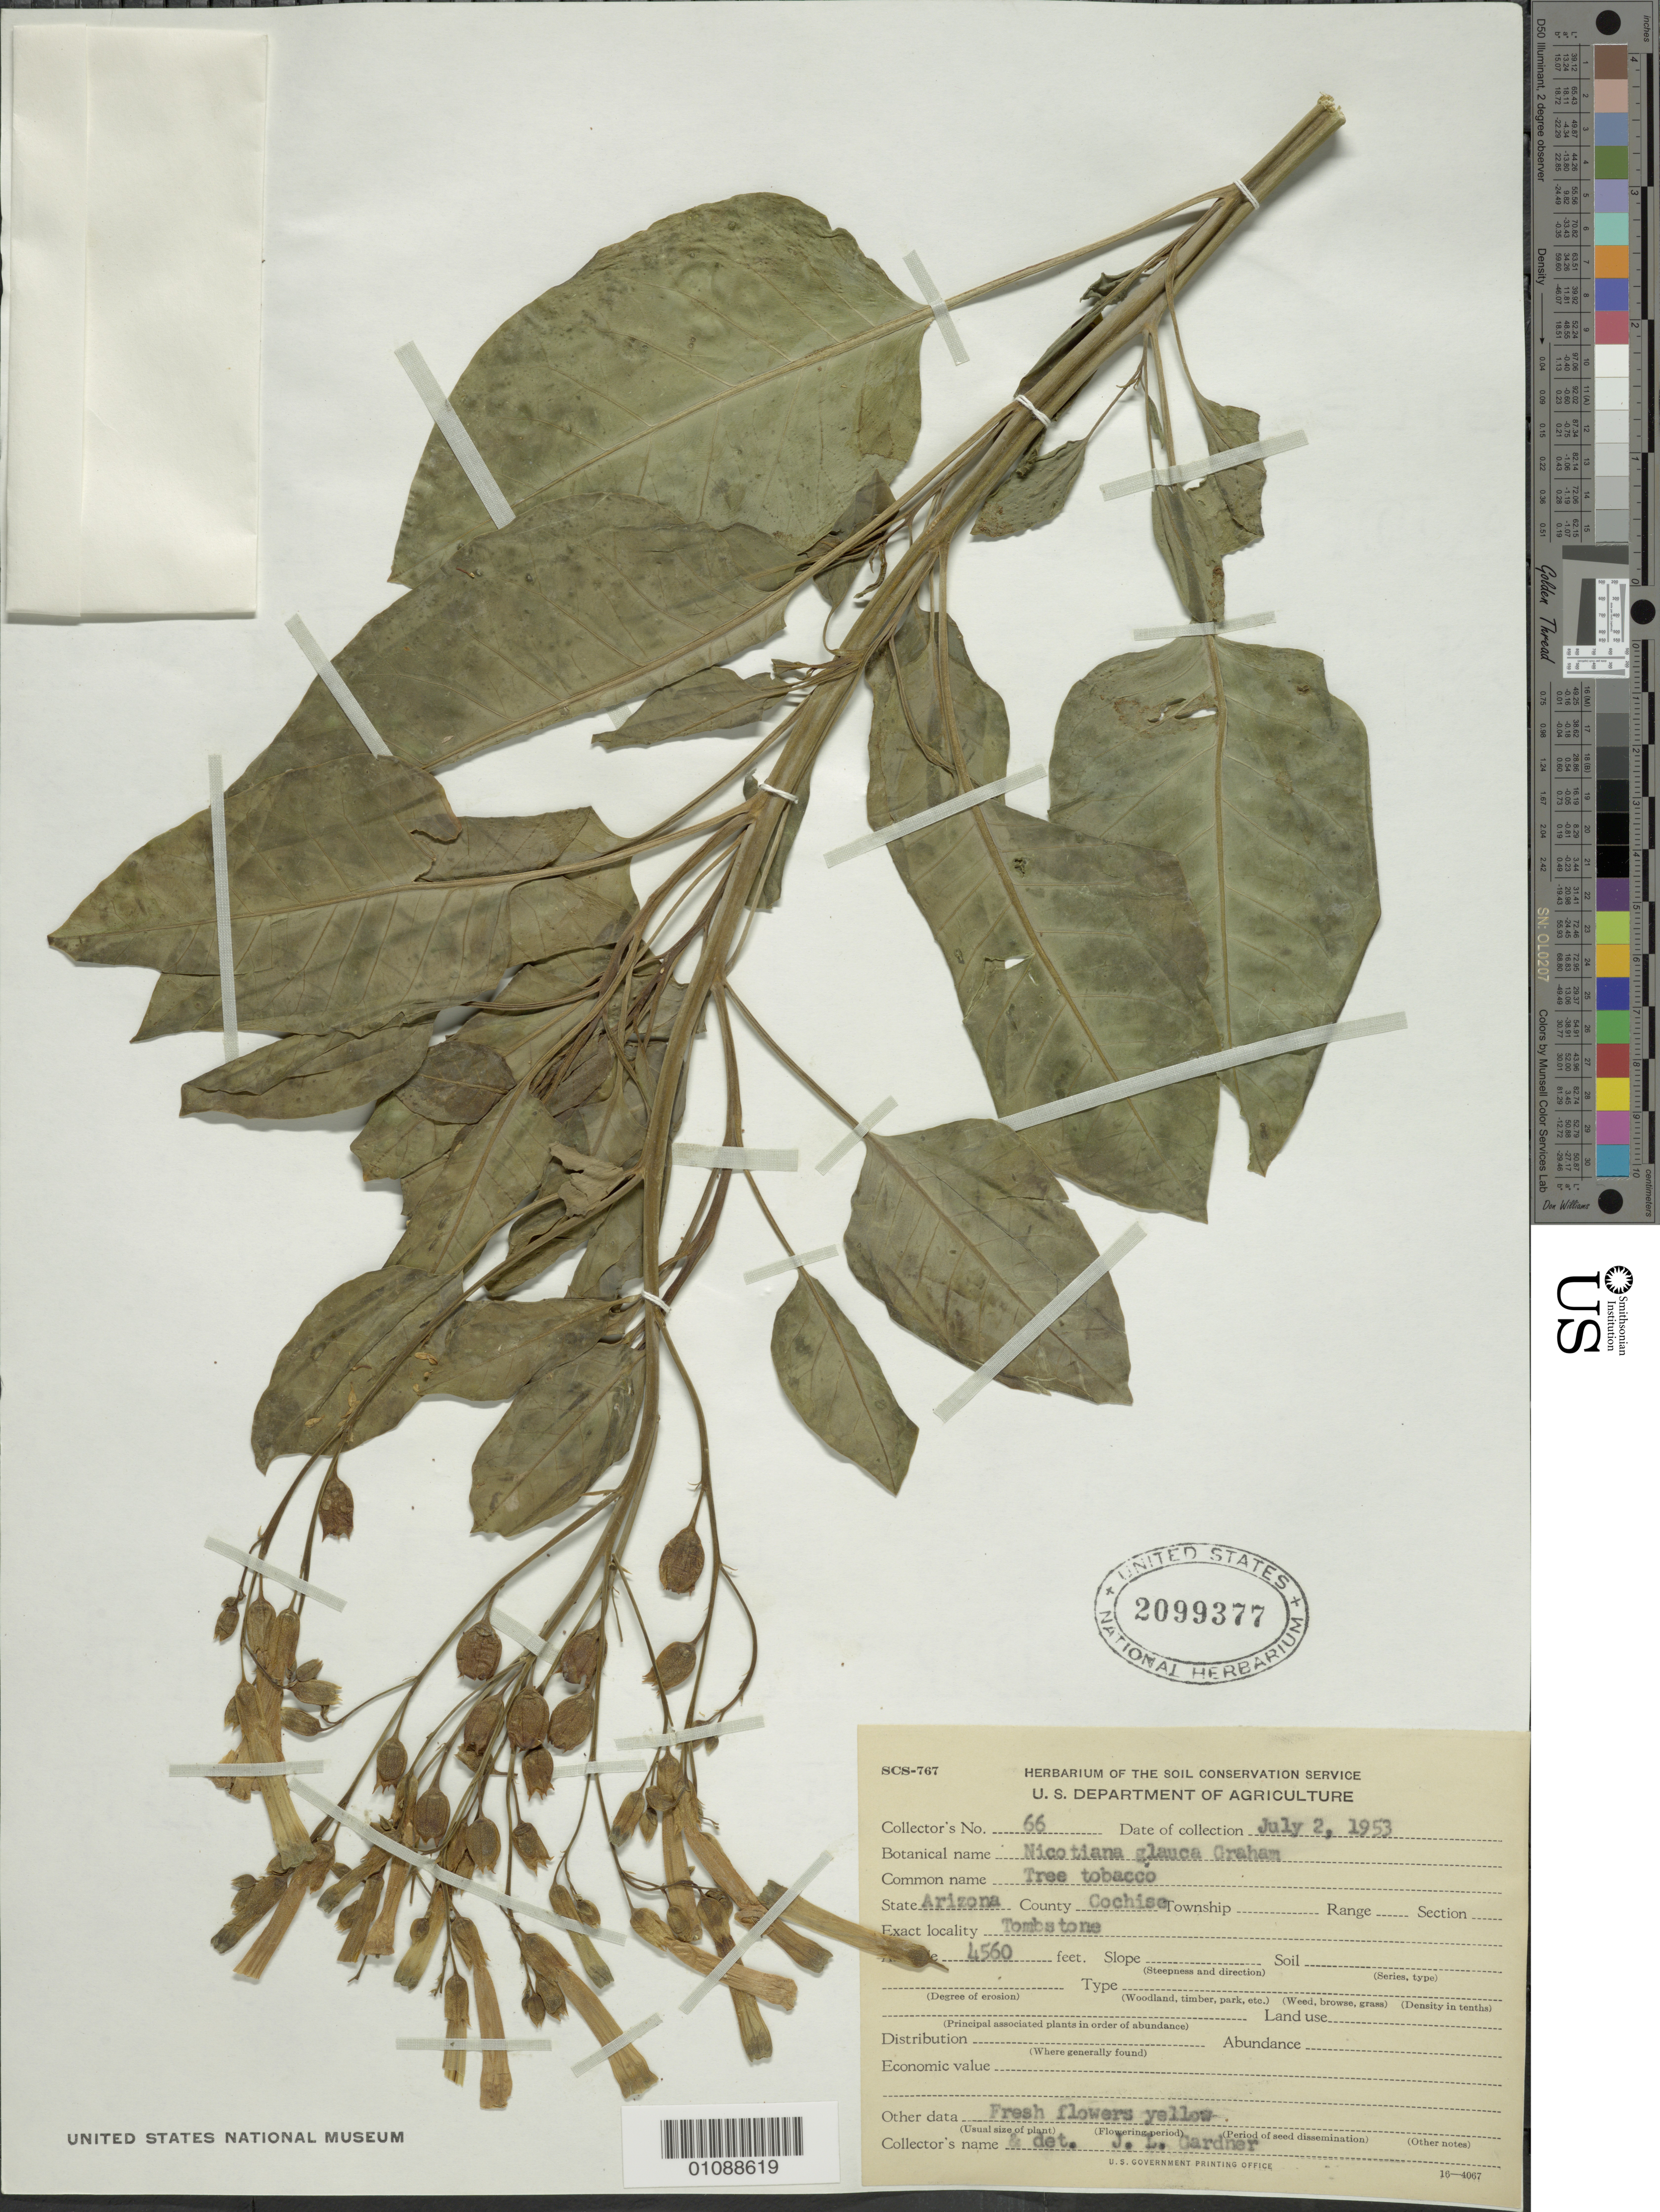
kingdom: Plantae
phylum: Tracheophyta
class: Magnoliopsida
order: Solanales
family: Solanaceae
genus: Nicotiana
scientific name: Nicotiana glauca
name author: Graham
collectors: J. L. Gardner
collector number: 66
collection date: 1953-07-02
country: United States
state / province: Arizona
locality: County Cochise. Tombstone.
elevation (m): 1390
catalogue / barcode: US 2099377